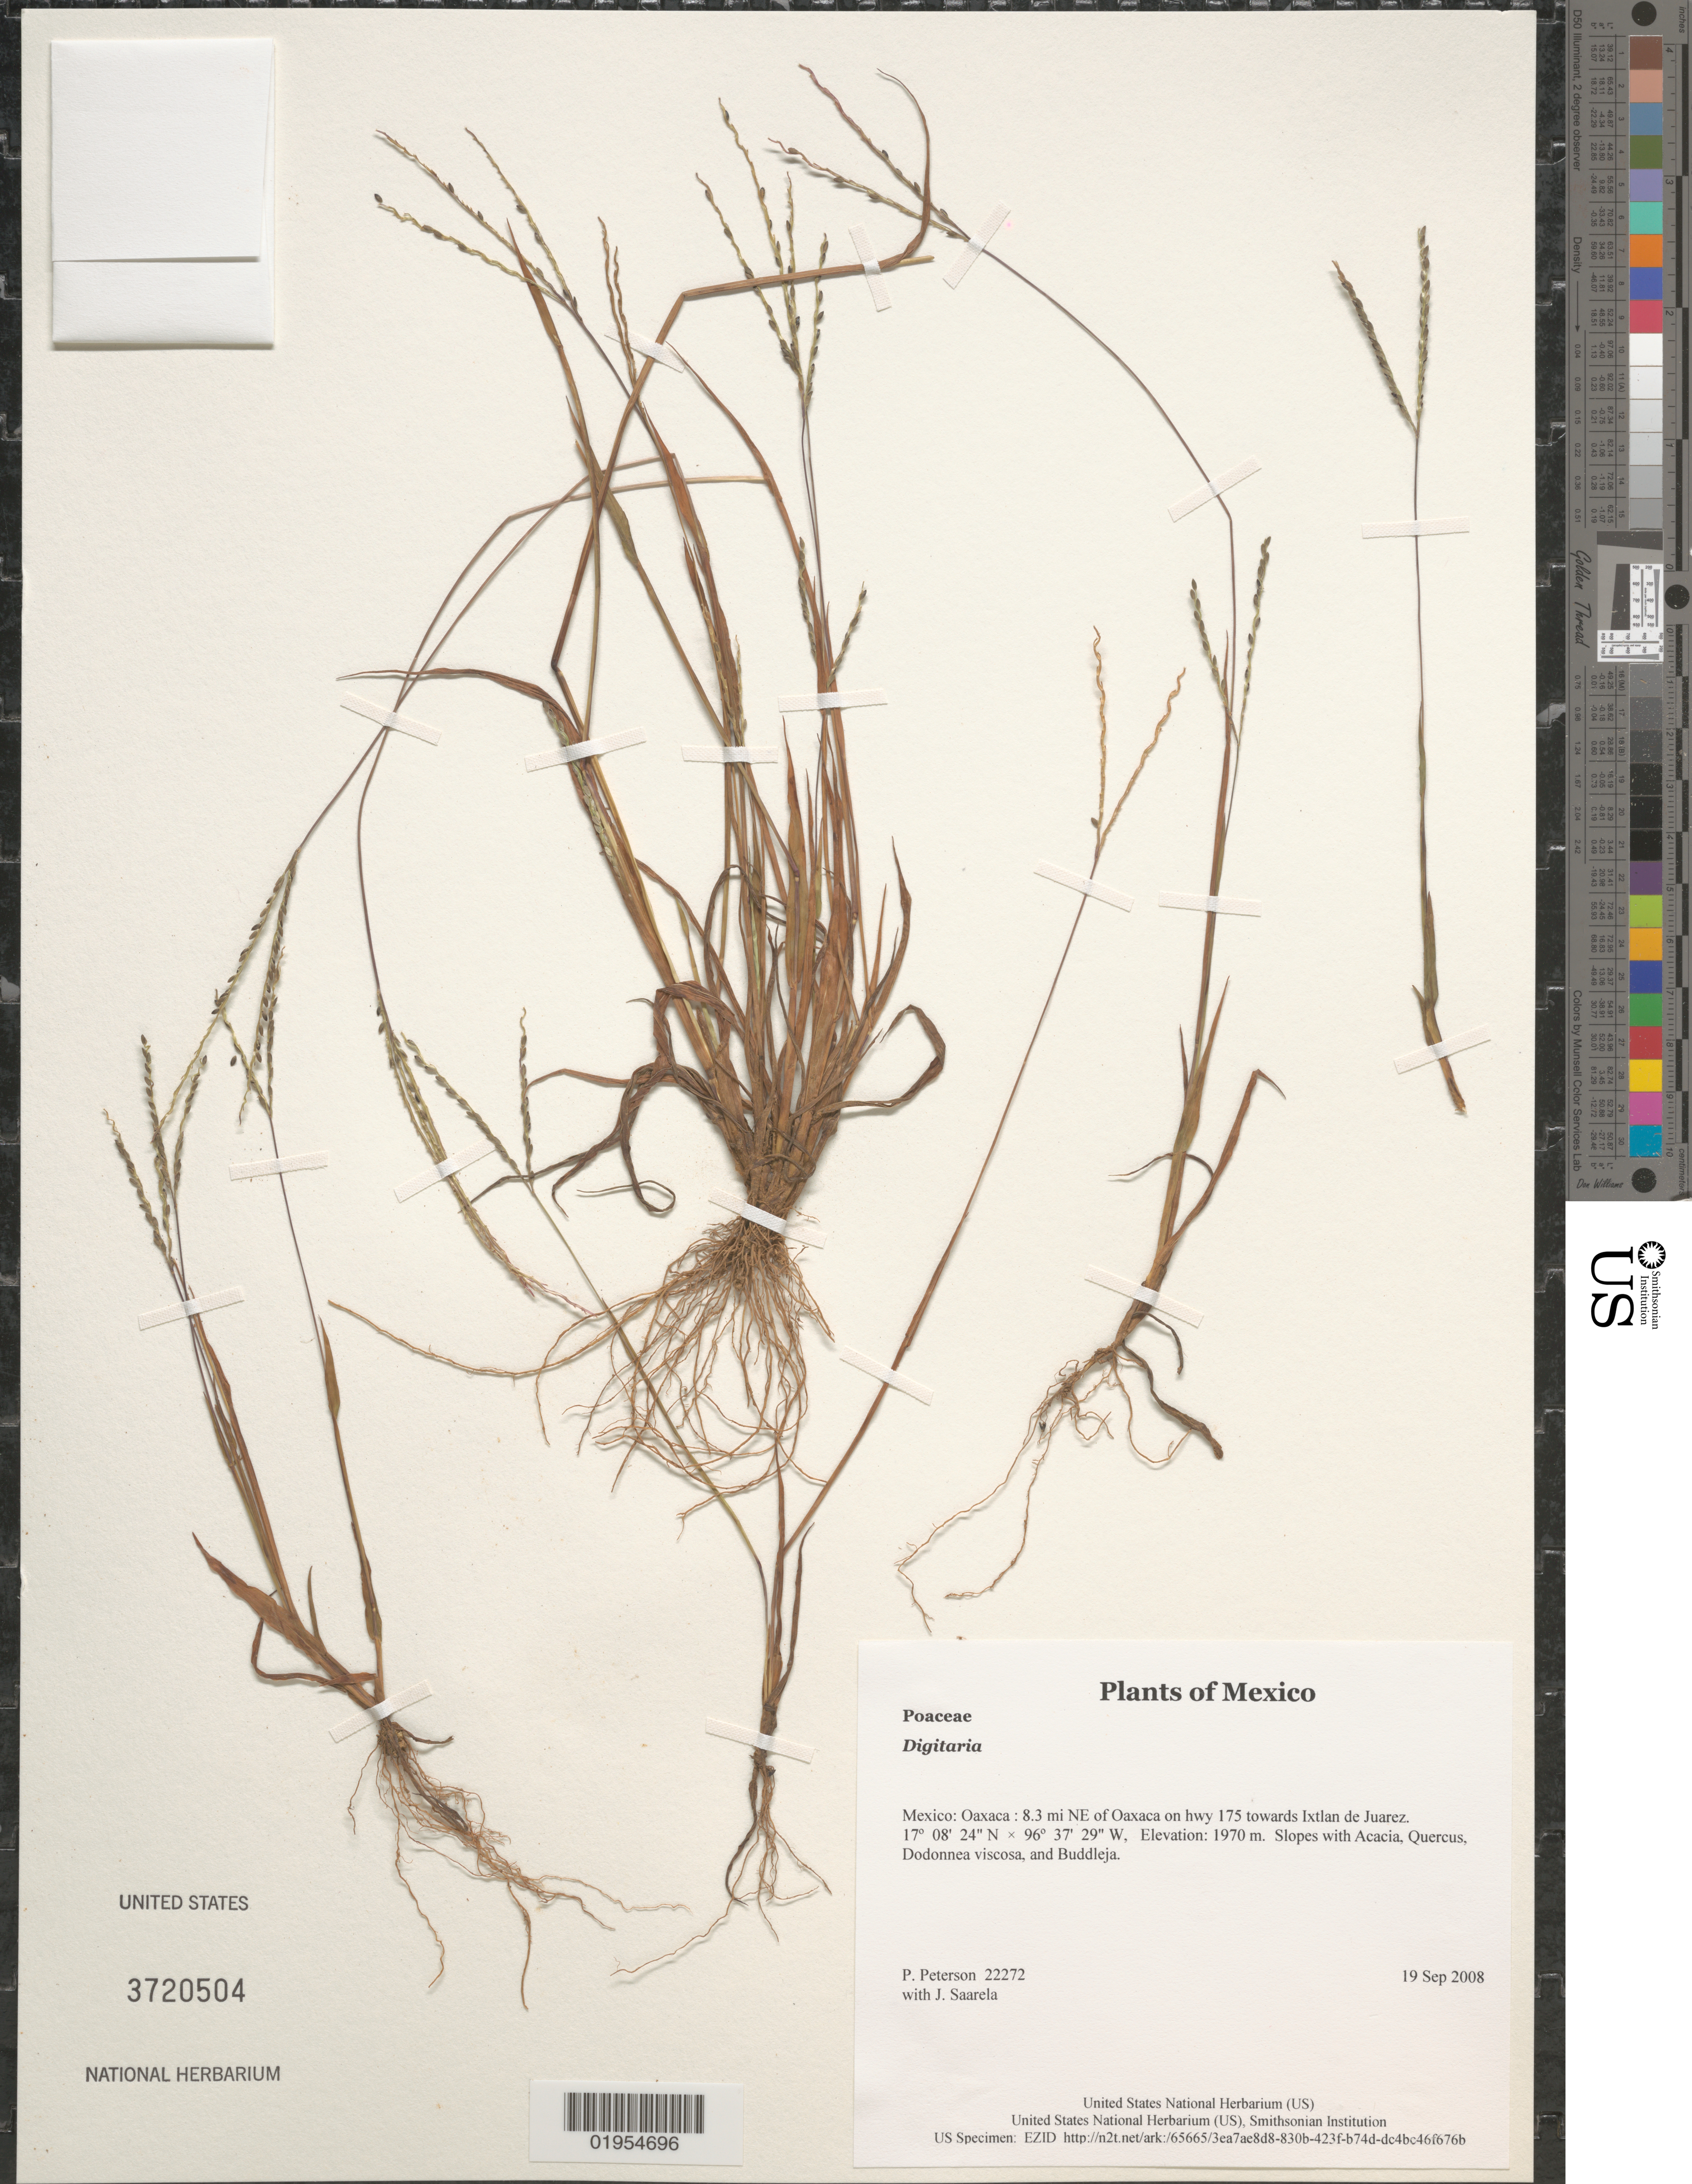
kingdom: Plantae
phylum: Tracheophyta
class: Liliopsida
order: Poales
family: Poaceae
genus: Digitaria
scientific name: Digitaria sp.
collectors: P. M. Peterson & J. Saarela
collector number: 22272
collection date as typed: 19 Sep 2008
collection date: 2008-09-19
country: Mexico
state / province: Oaxaca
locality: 8.3 mi NE of Oaxaca on hwy 175 towards Ixtlan de Juarez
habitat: Slopes with Acacia, Quercus, Dodonnea viscosa, and Buddleja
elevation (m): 1970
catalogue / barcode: US 3720504